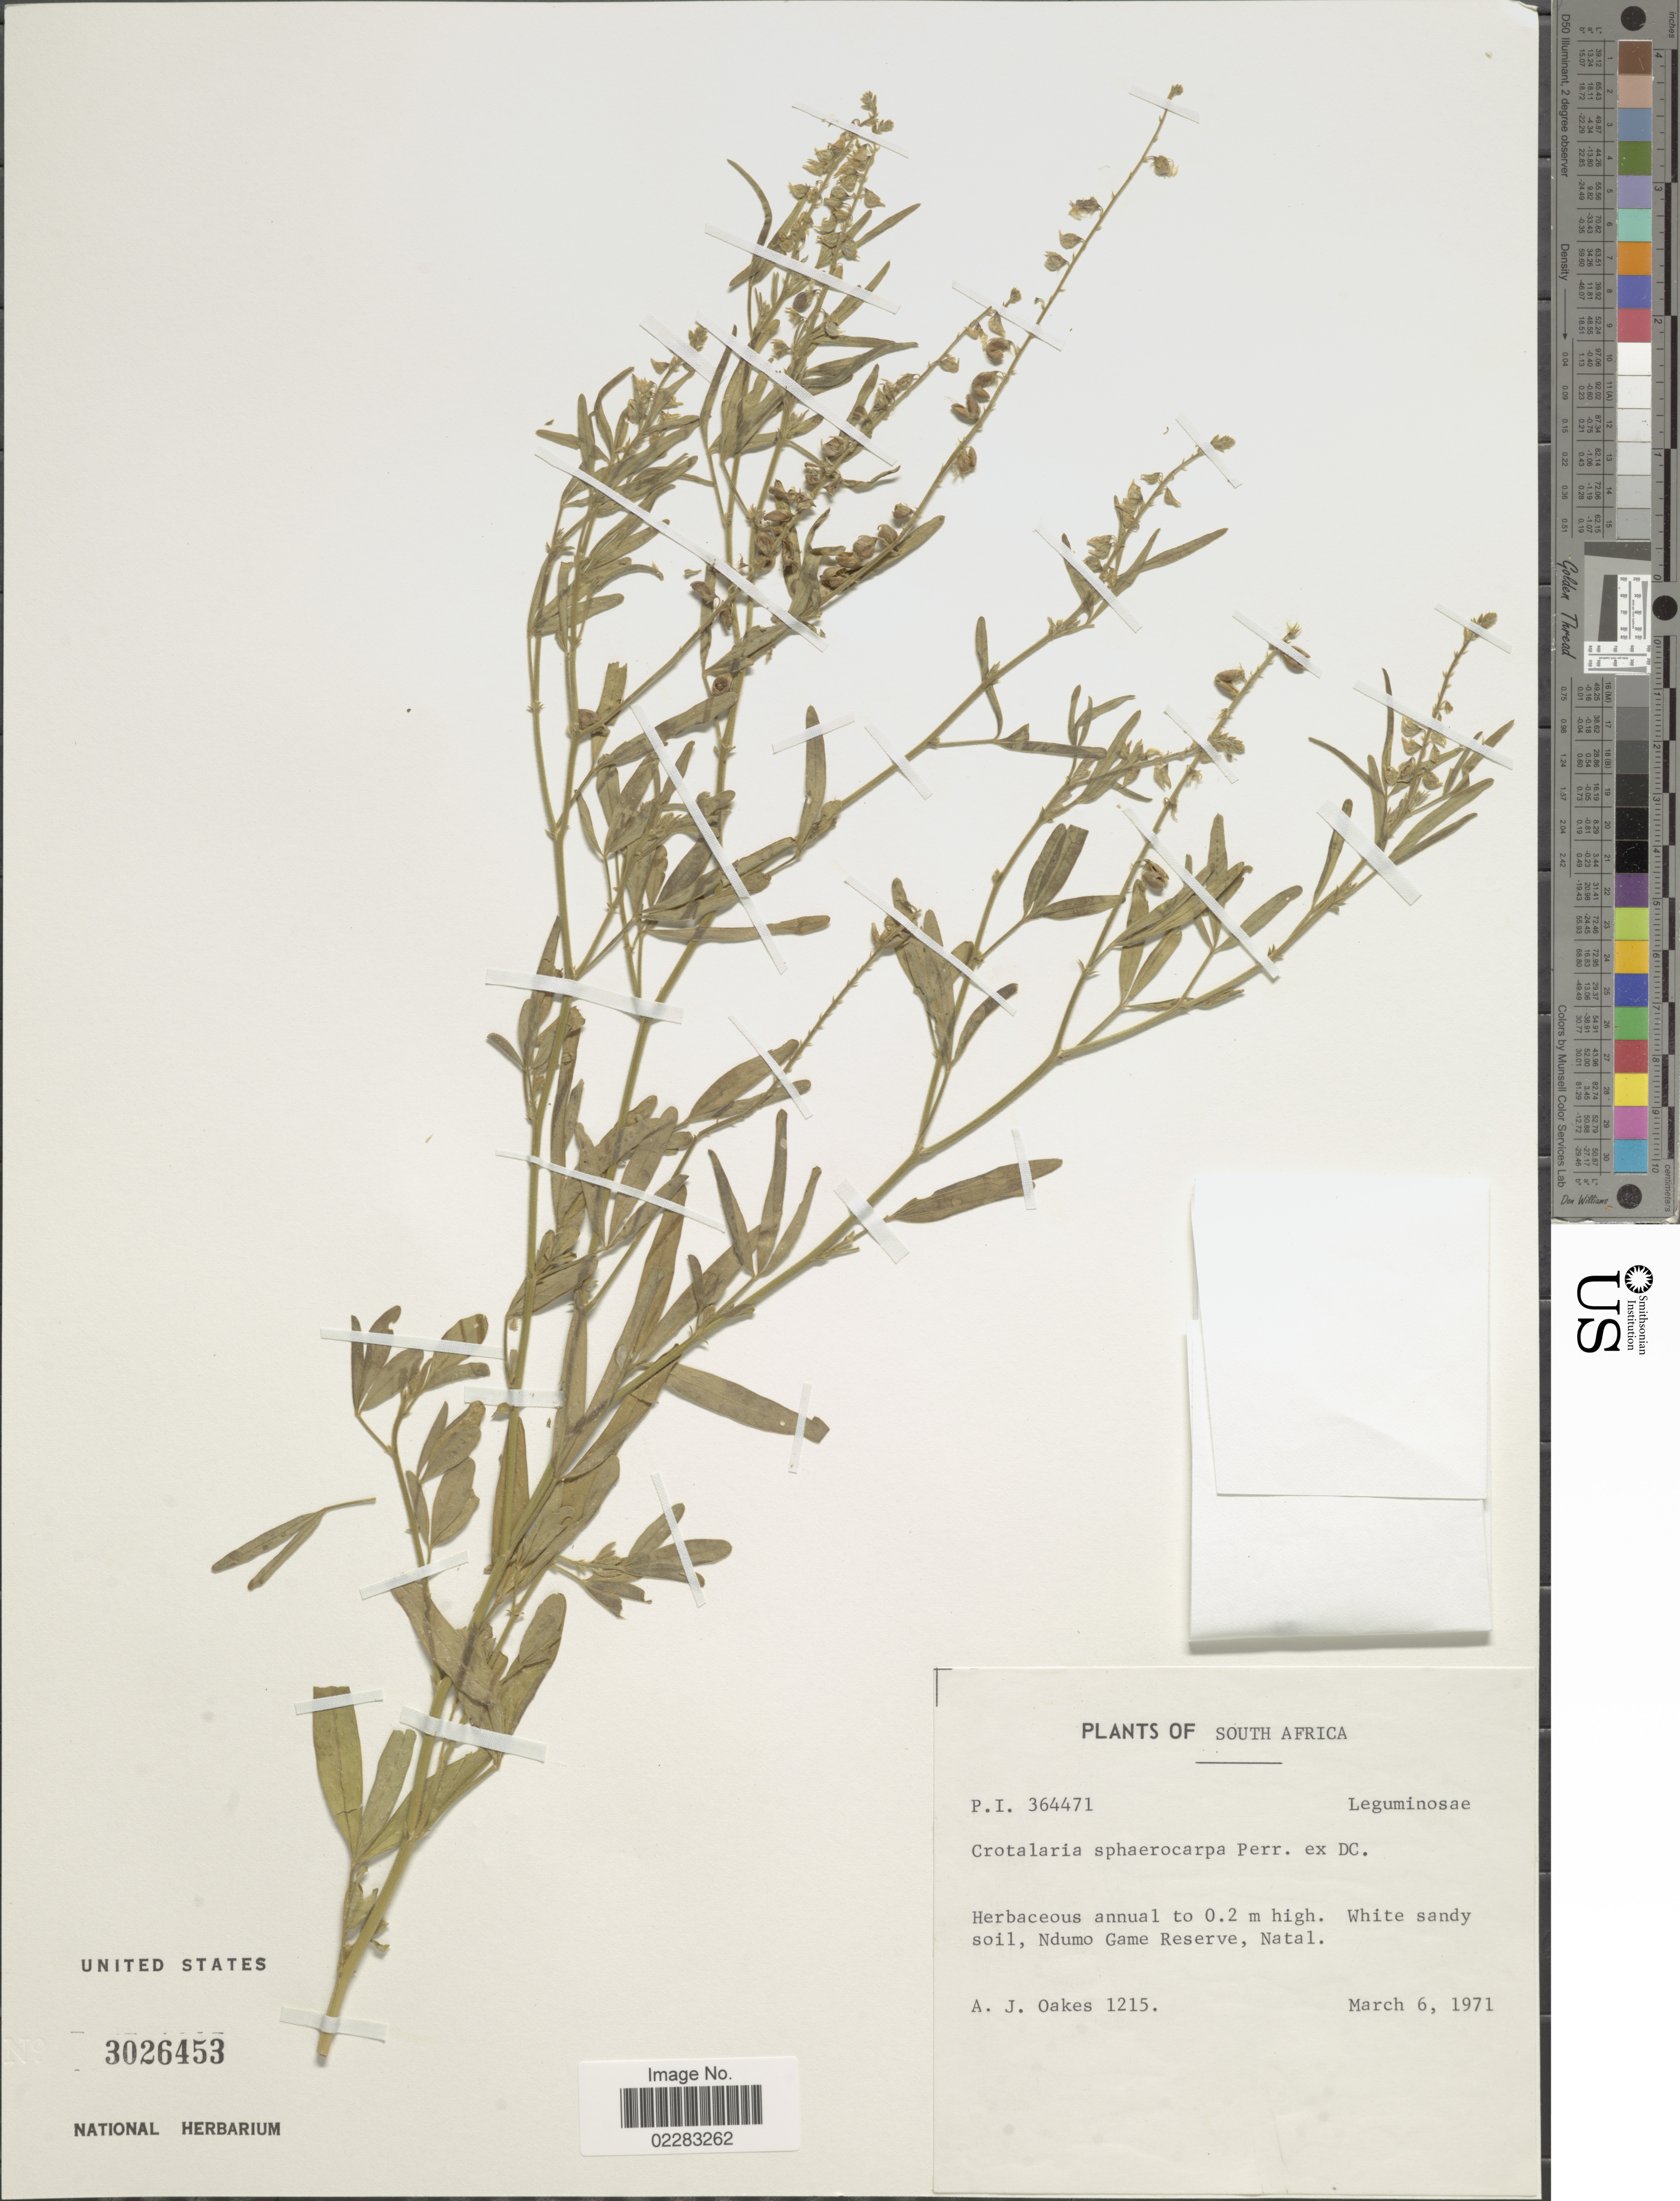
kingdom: Plantae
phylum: Tracheophyta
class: Magnoliopsida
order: Fabales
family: Fabaceae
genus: Crotalaria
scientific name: Crotalaria sphaerocarpa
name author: Perr. ex DC.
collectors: A. Oakes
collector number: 1215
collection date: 1971-03-06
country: South Africa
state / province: KwaZulu-Natal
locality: Ndumo Game Reserve, Natal.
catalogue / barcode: US 3026453